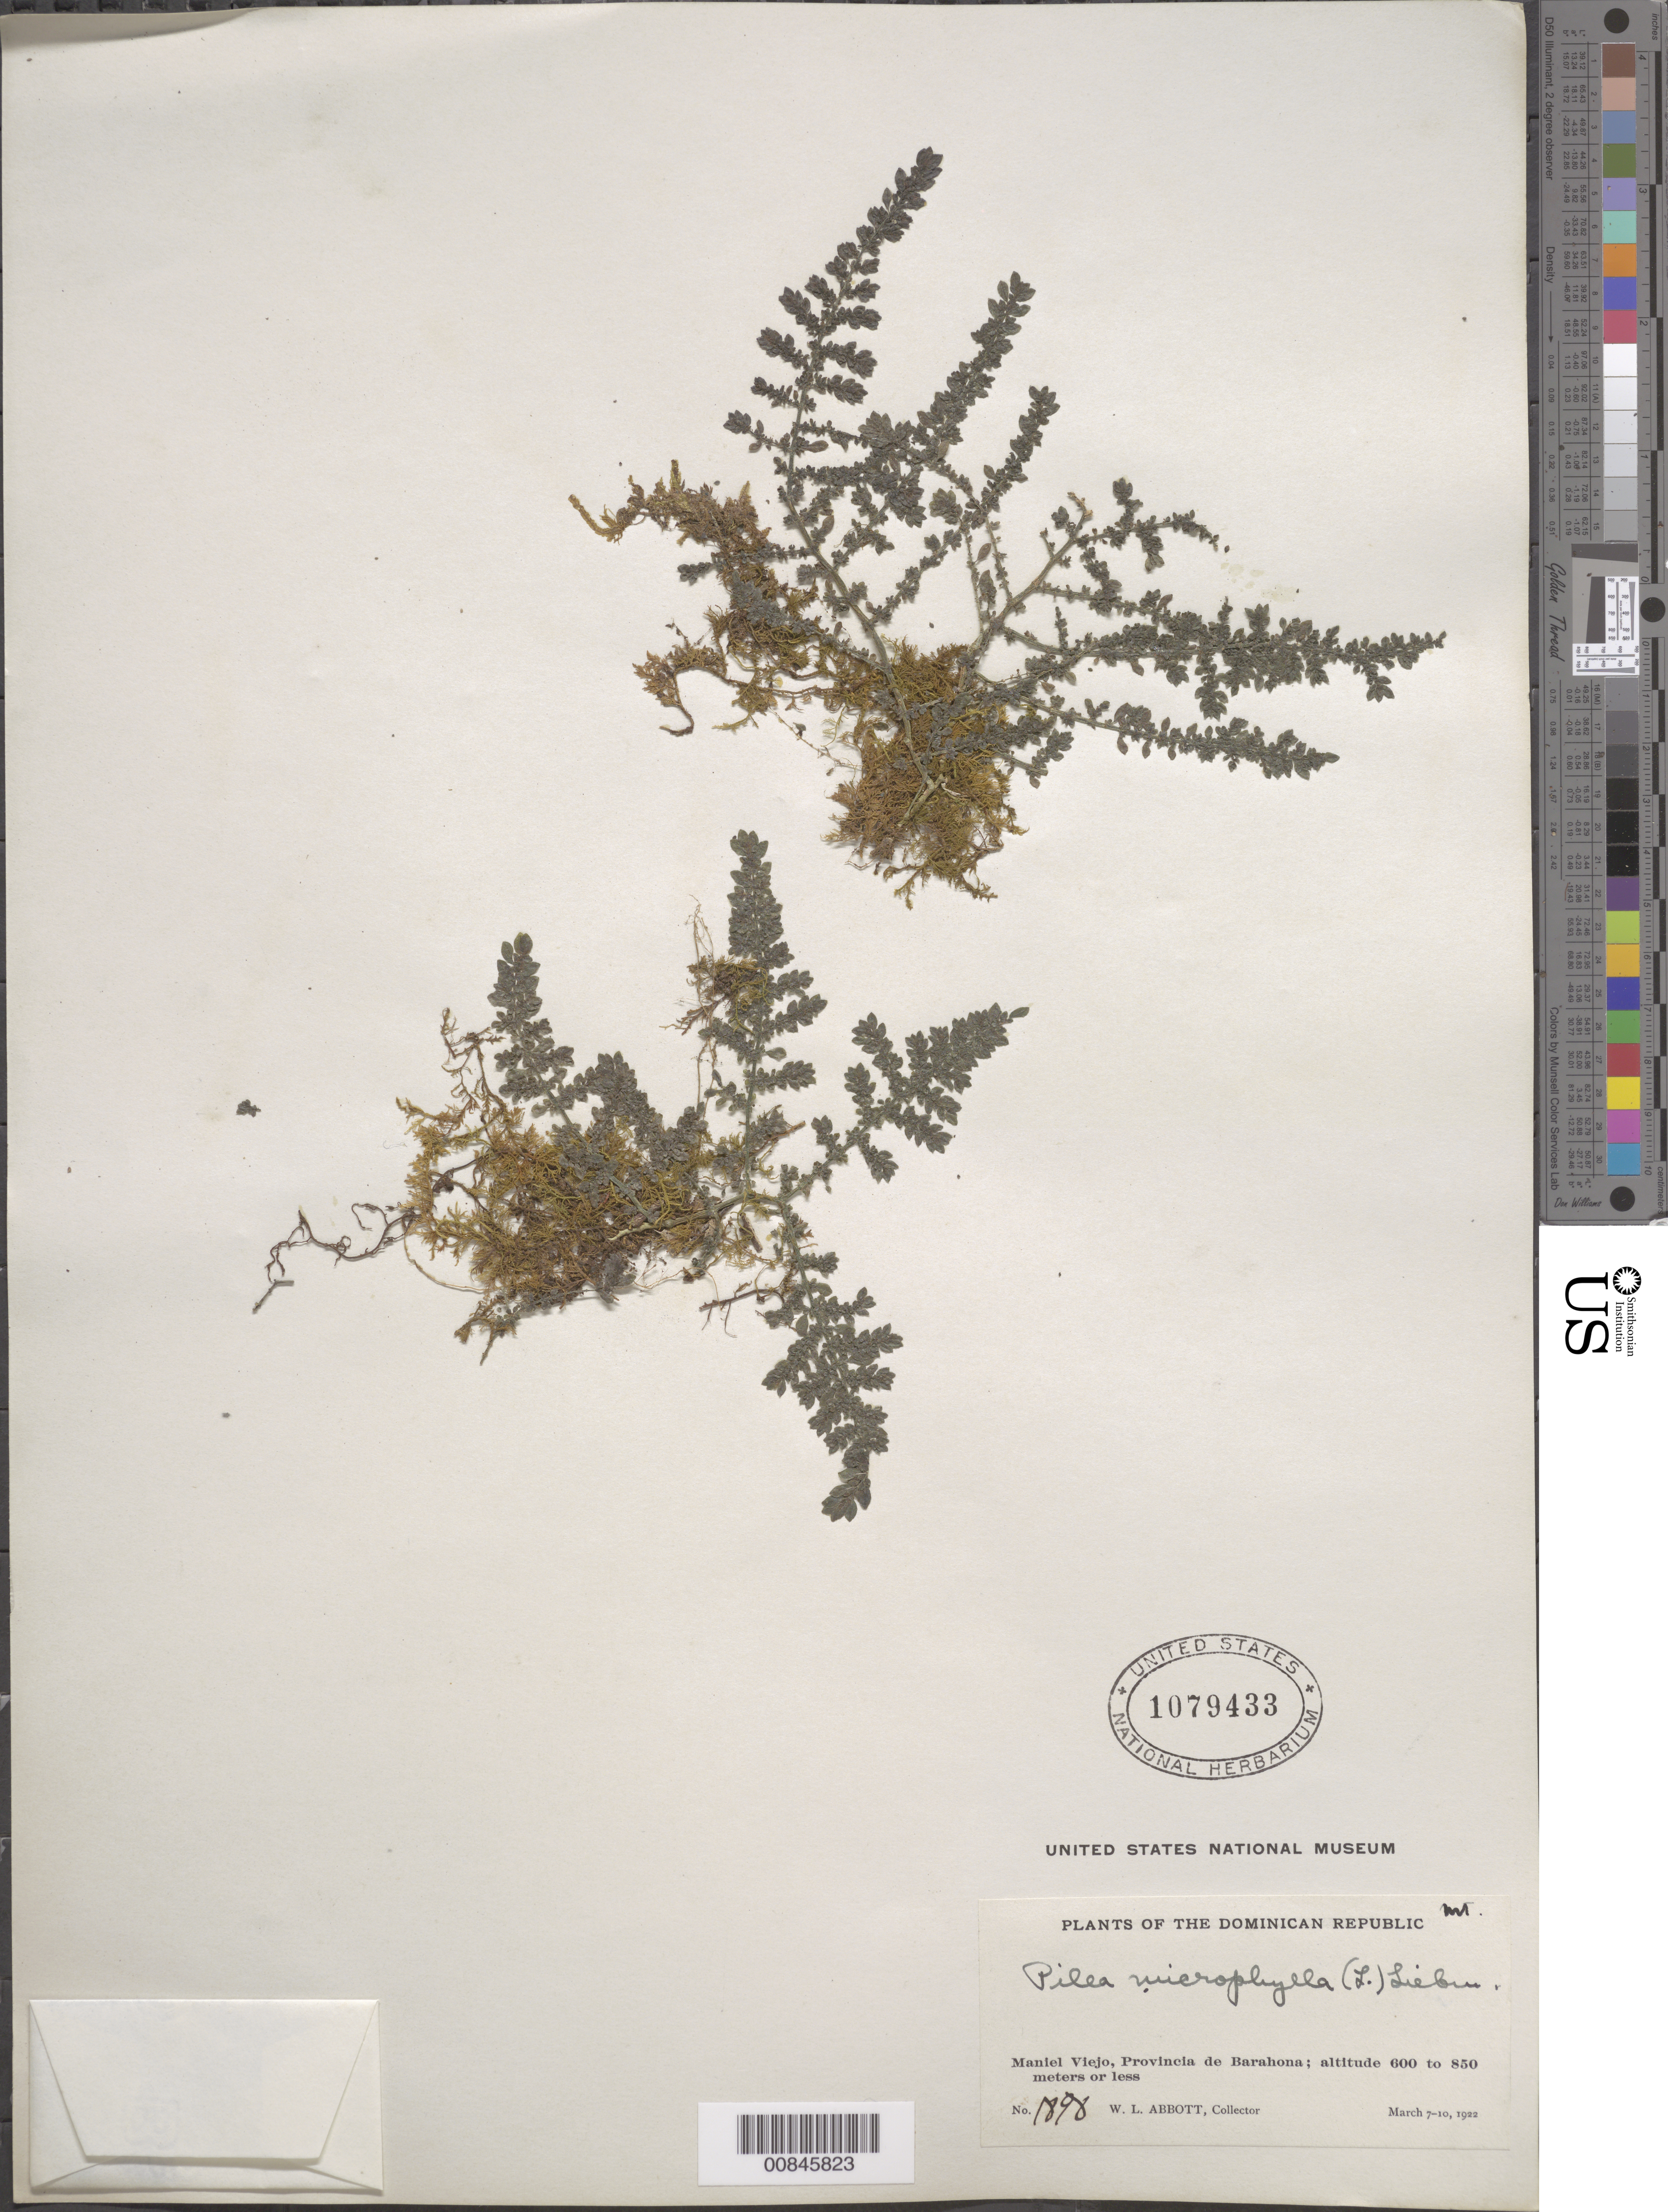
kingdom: Plantae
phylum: Tracheophyta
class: Magnoliopsida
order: Rosales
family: Urticaceae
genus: Pilea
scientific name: Pilea microphylla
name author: (L.) Liebm.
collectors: W. L. Abbott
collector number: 1898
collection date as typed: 07 Mar 1922 to 10 Mar 1922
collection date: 1922-03-07/1922-03-10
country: Dominican Republic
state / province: Barahona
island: Hispaniola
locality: Maniel Viejo.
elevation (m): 600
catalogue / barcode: US 1079433